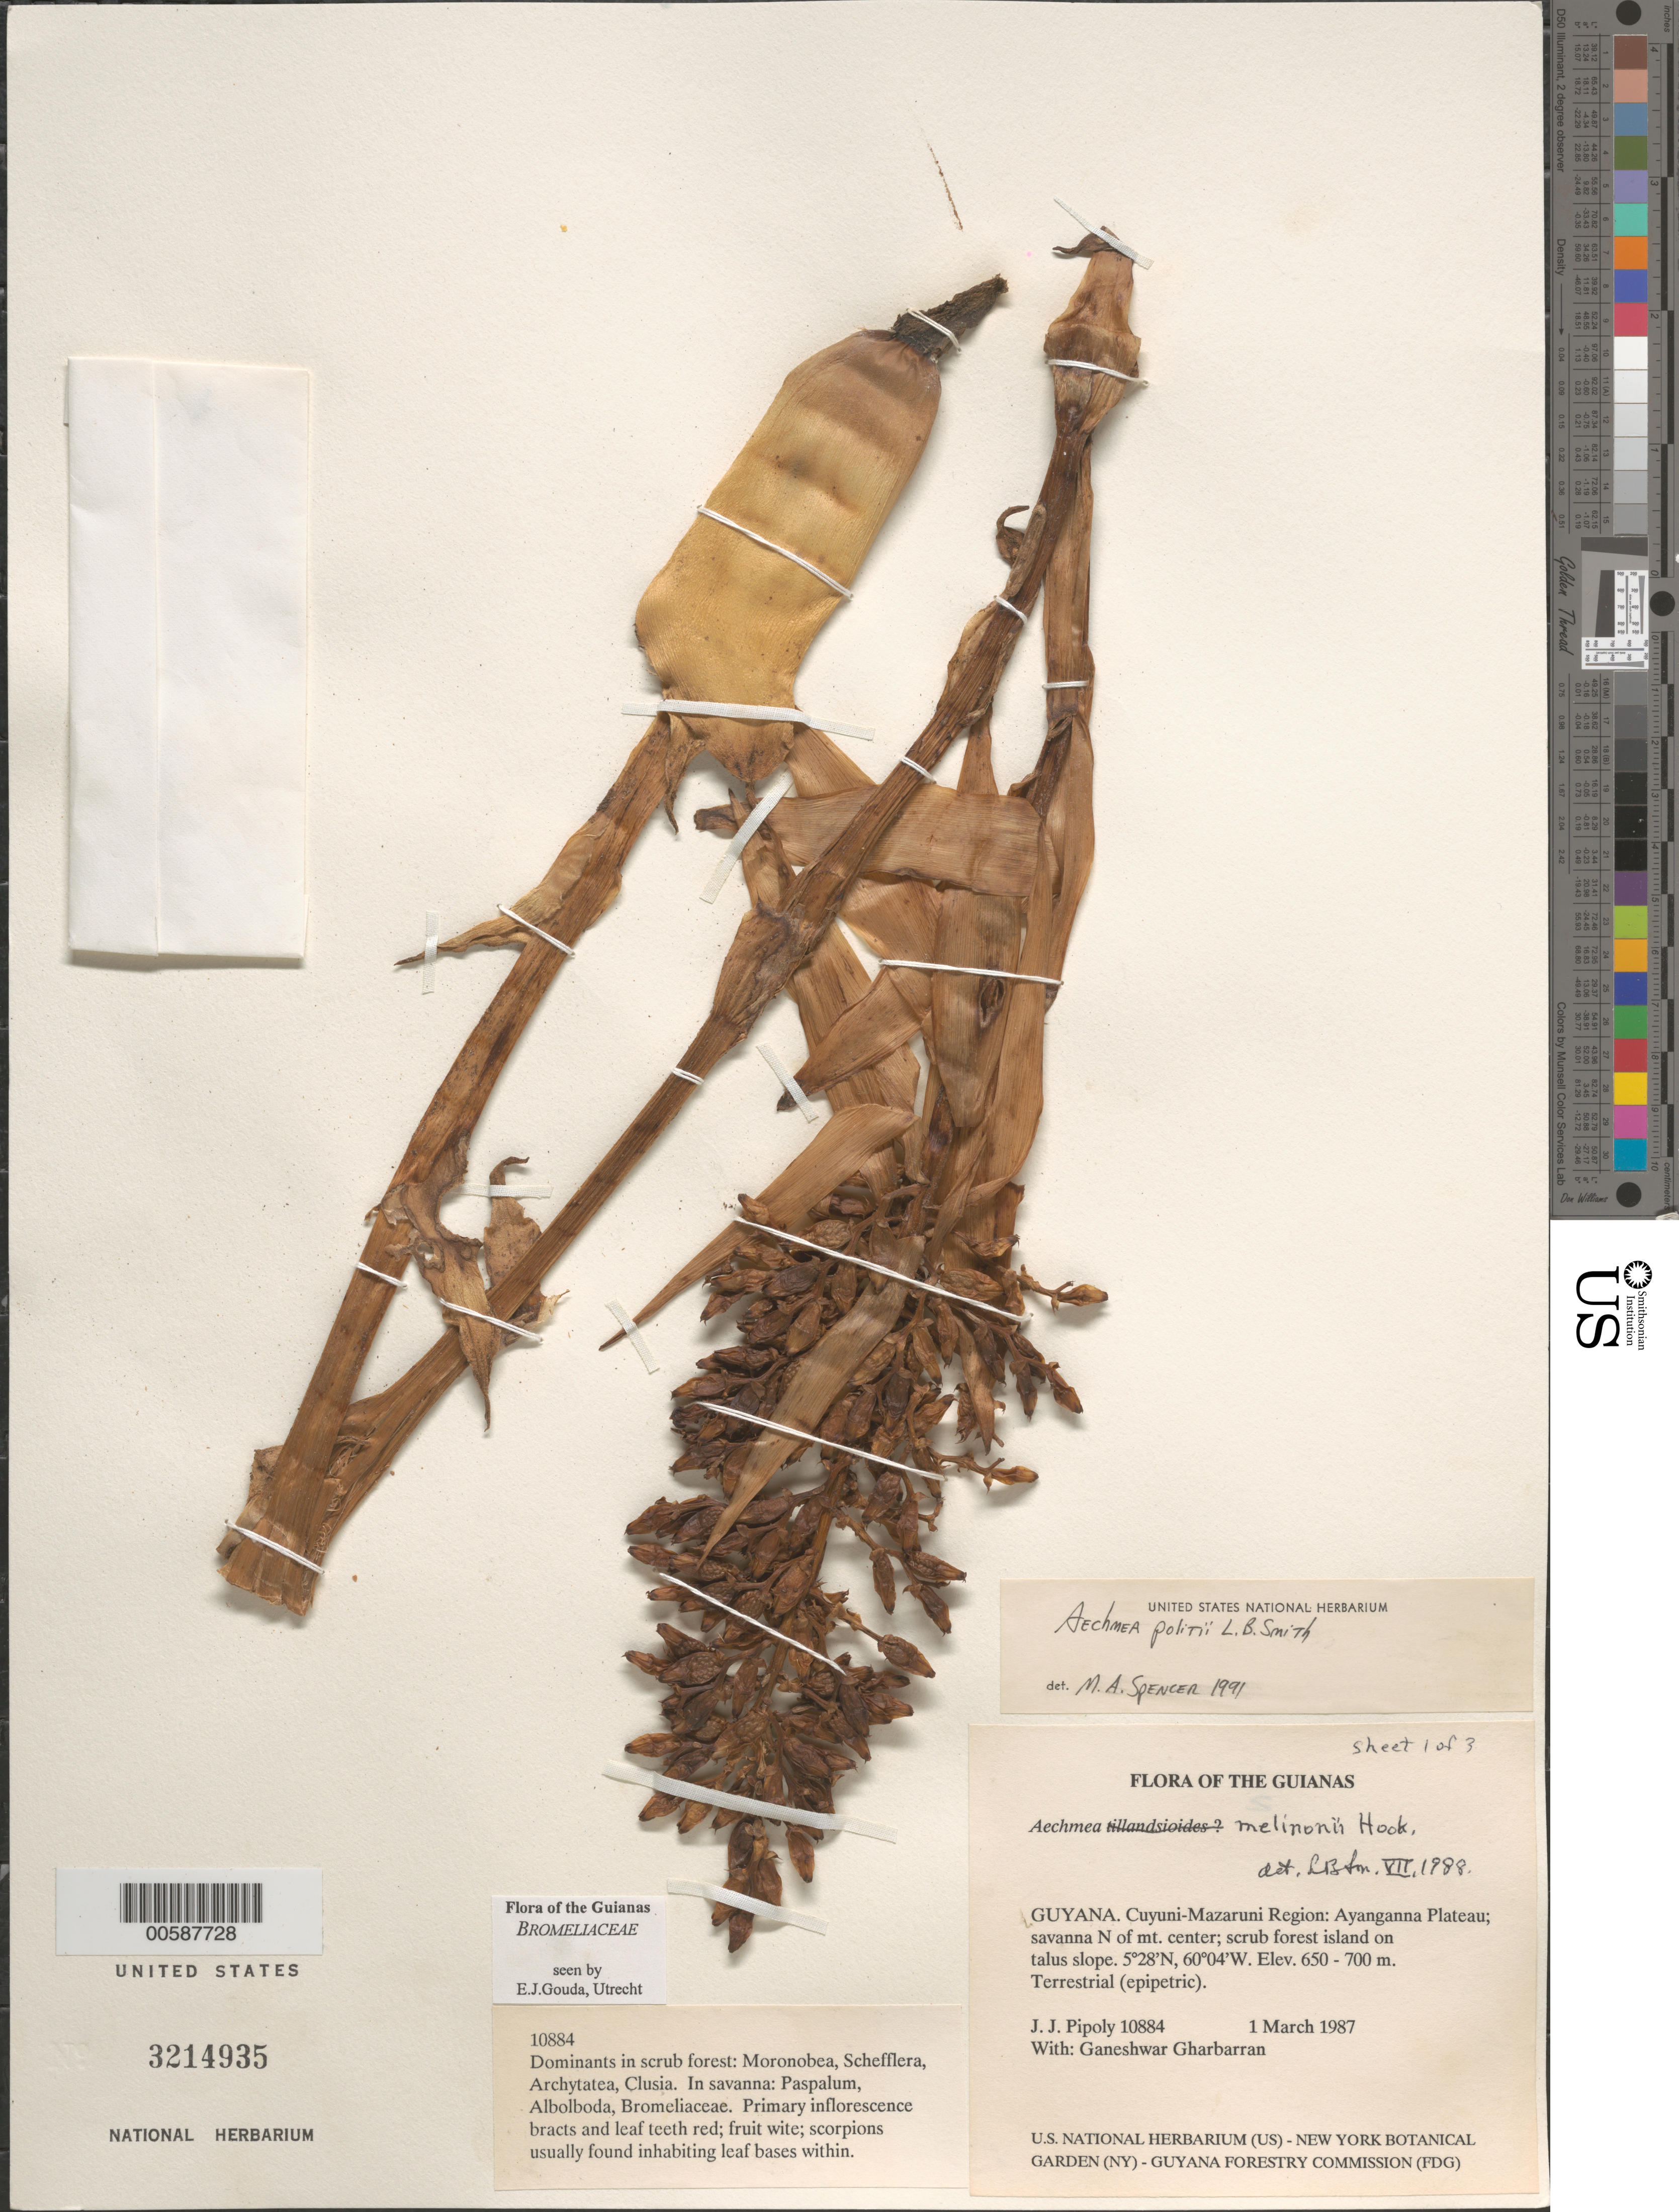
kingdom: Plantae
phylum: Tracheophyta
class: Liliopsida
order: Poales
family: Bromeliaceae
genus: Aechmea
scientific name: Aechmea politii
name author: L.B. Sm.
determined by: Spencer, M.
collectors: J. J. Pipoly & G. Gharbarran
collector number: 10884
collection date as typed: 1 March 1987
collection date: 1987-03-01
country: Guyana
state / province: Cuyuni-Mazaruni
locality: Ayanganna Plateau, N of mountain center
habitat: Savanna with scrub forest island on talus slope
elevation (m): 650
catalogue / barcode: US 3214935